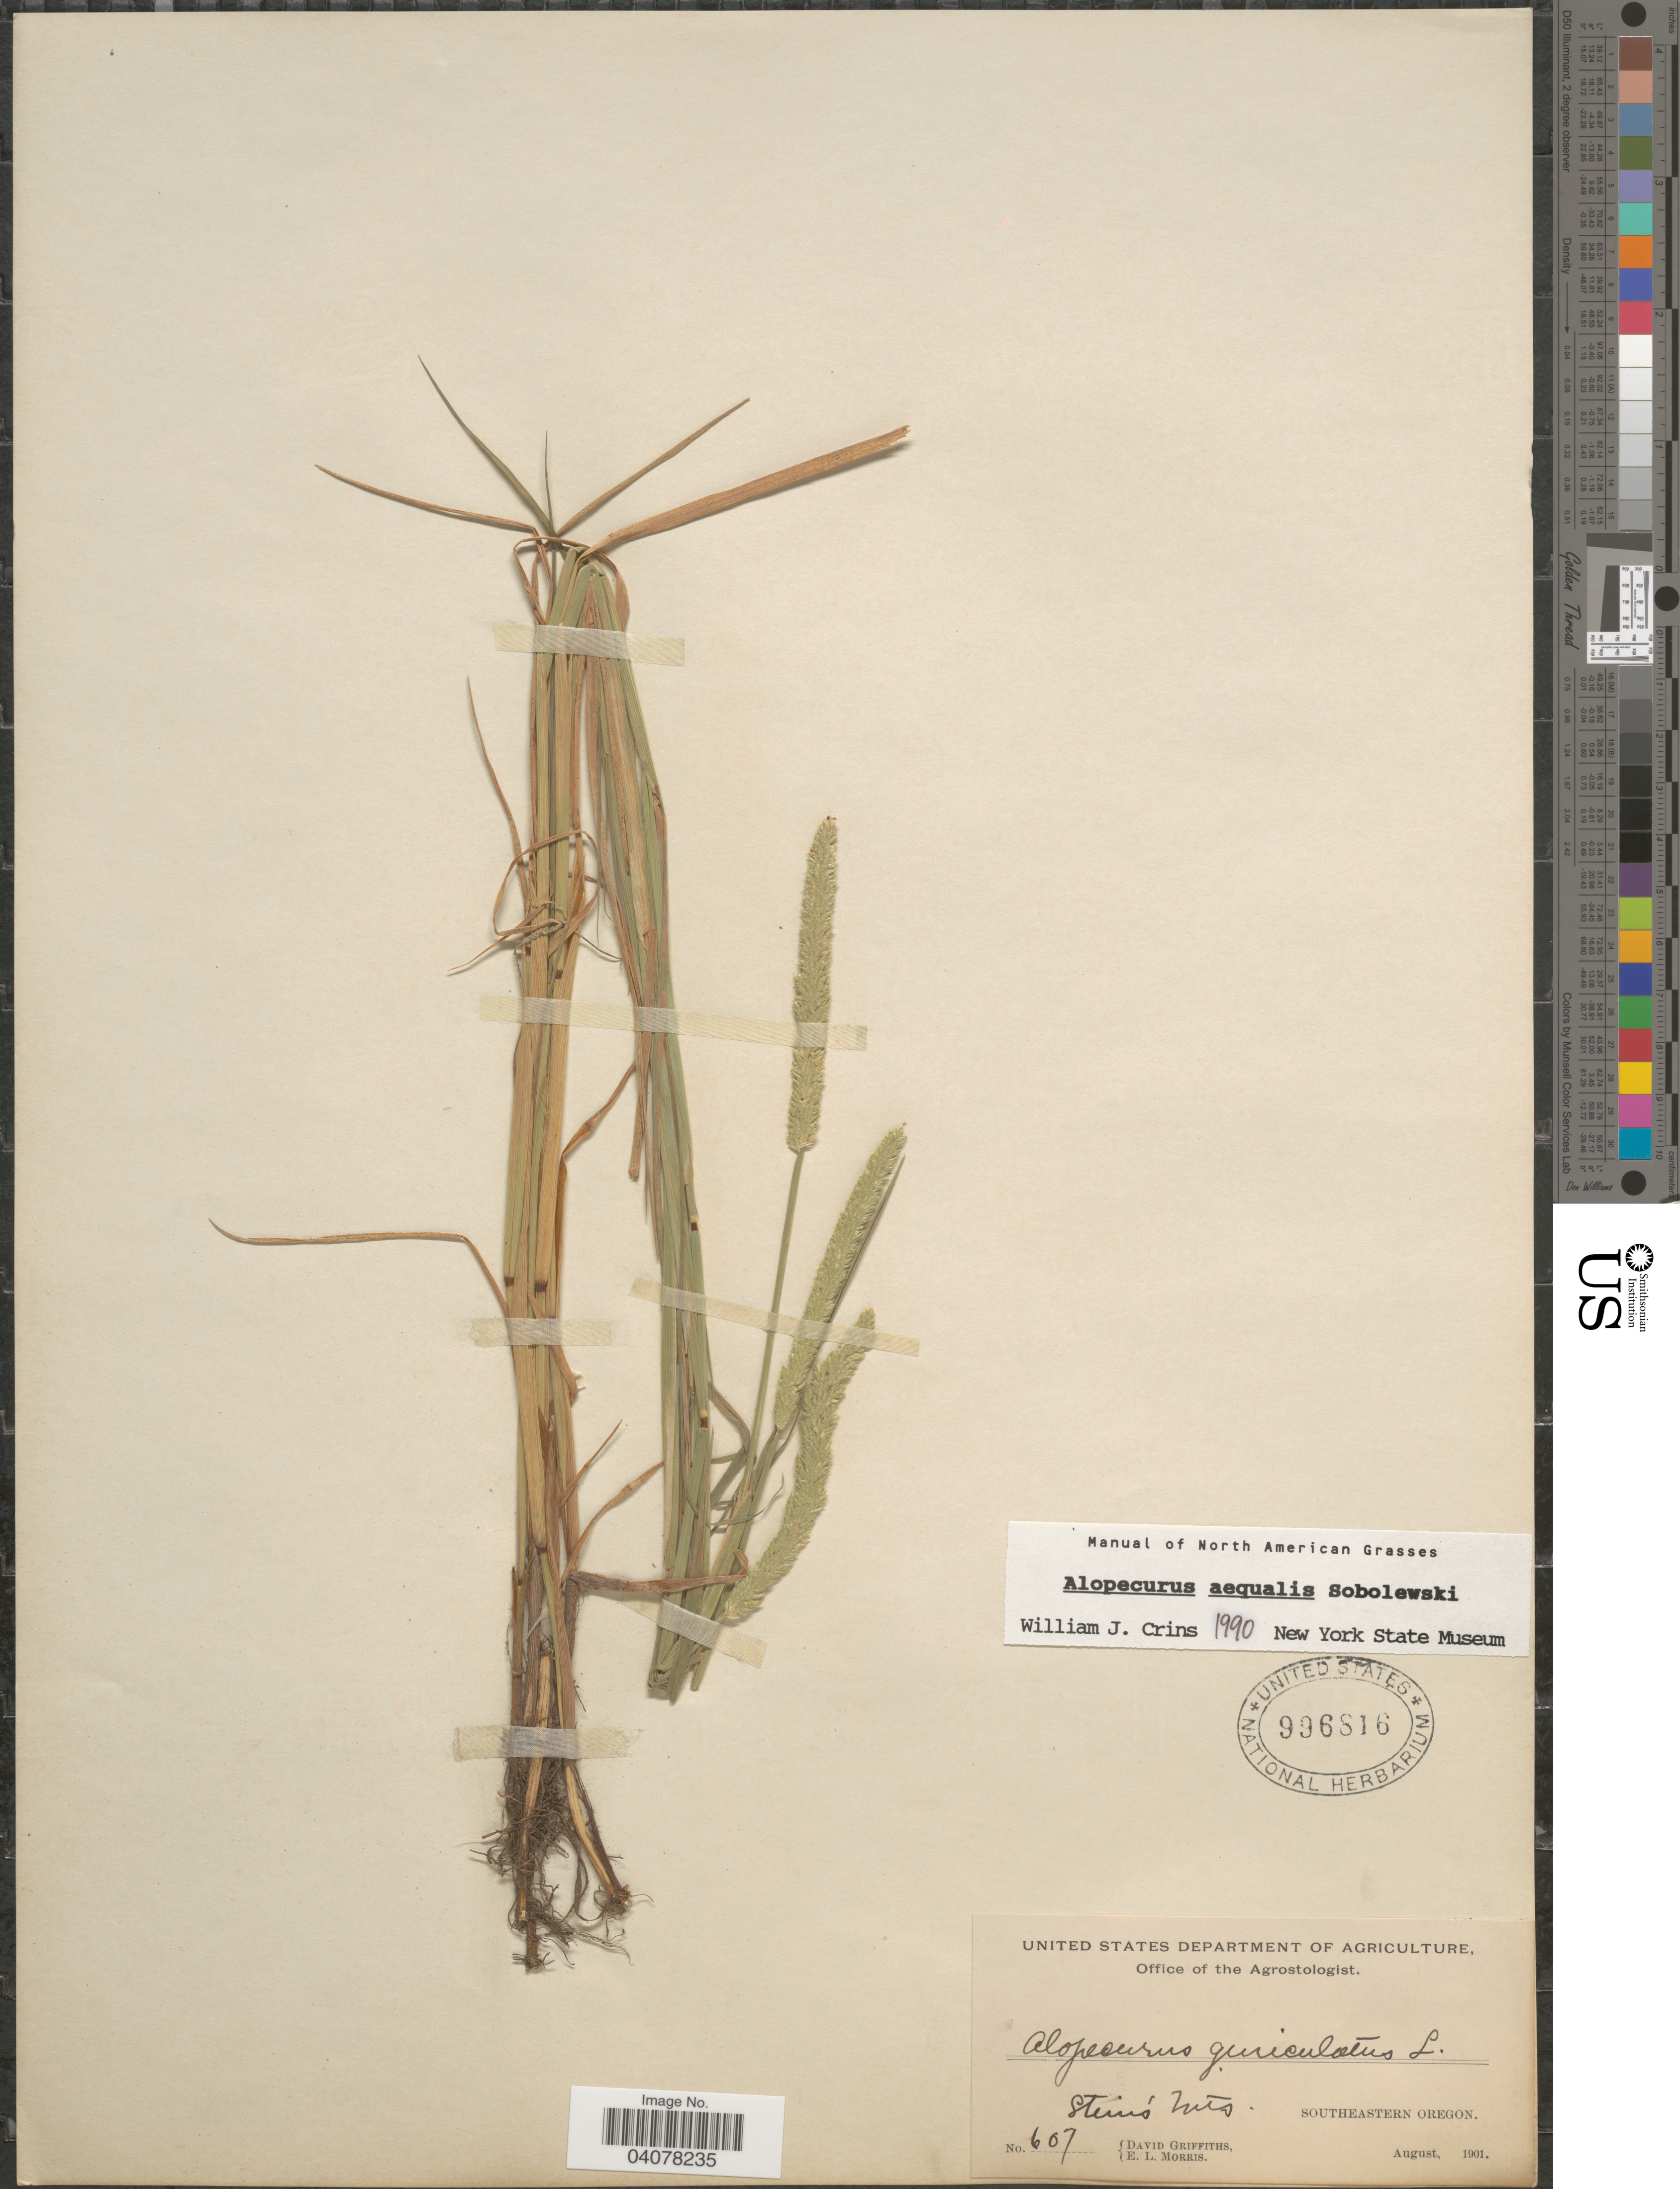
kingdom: Plantae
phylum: Tracheophyta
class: Liliopsida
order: Poales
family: Poaceae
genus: Alopecurus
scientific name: Alopecurus aequalis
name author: Sobol.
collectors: D. Griffiths & E. Morris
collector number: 607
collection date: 1901-08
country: United States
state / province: Oregon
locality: Stein's Mts. Southeastern Oregon.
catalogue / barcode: US 996816